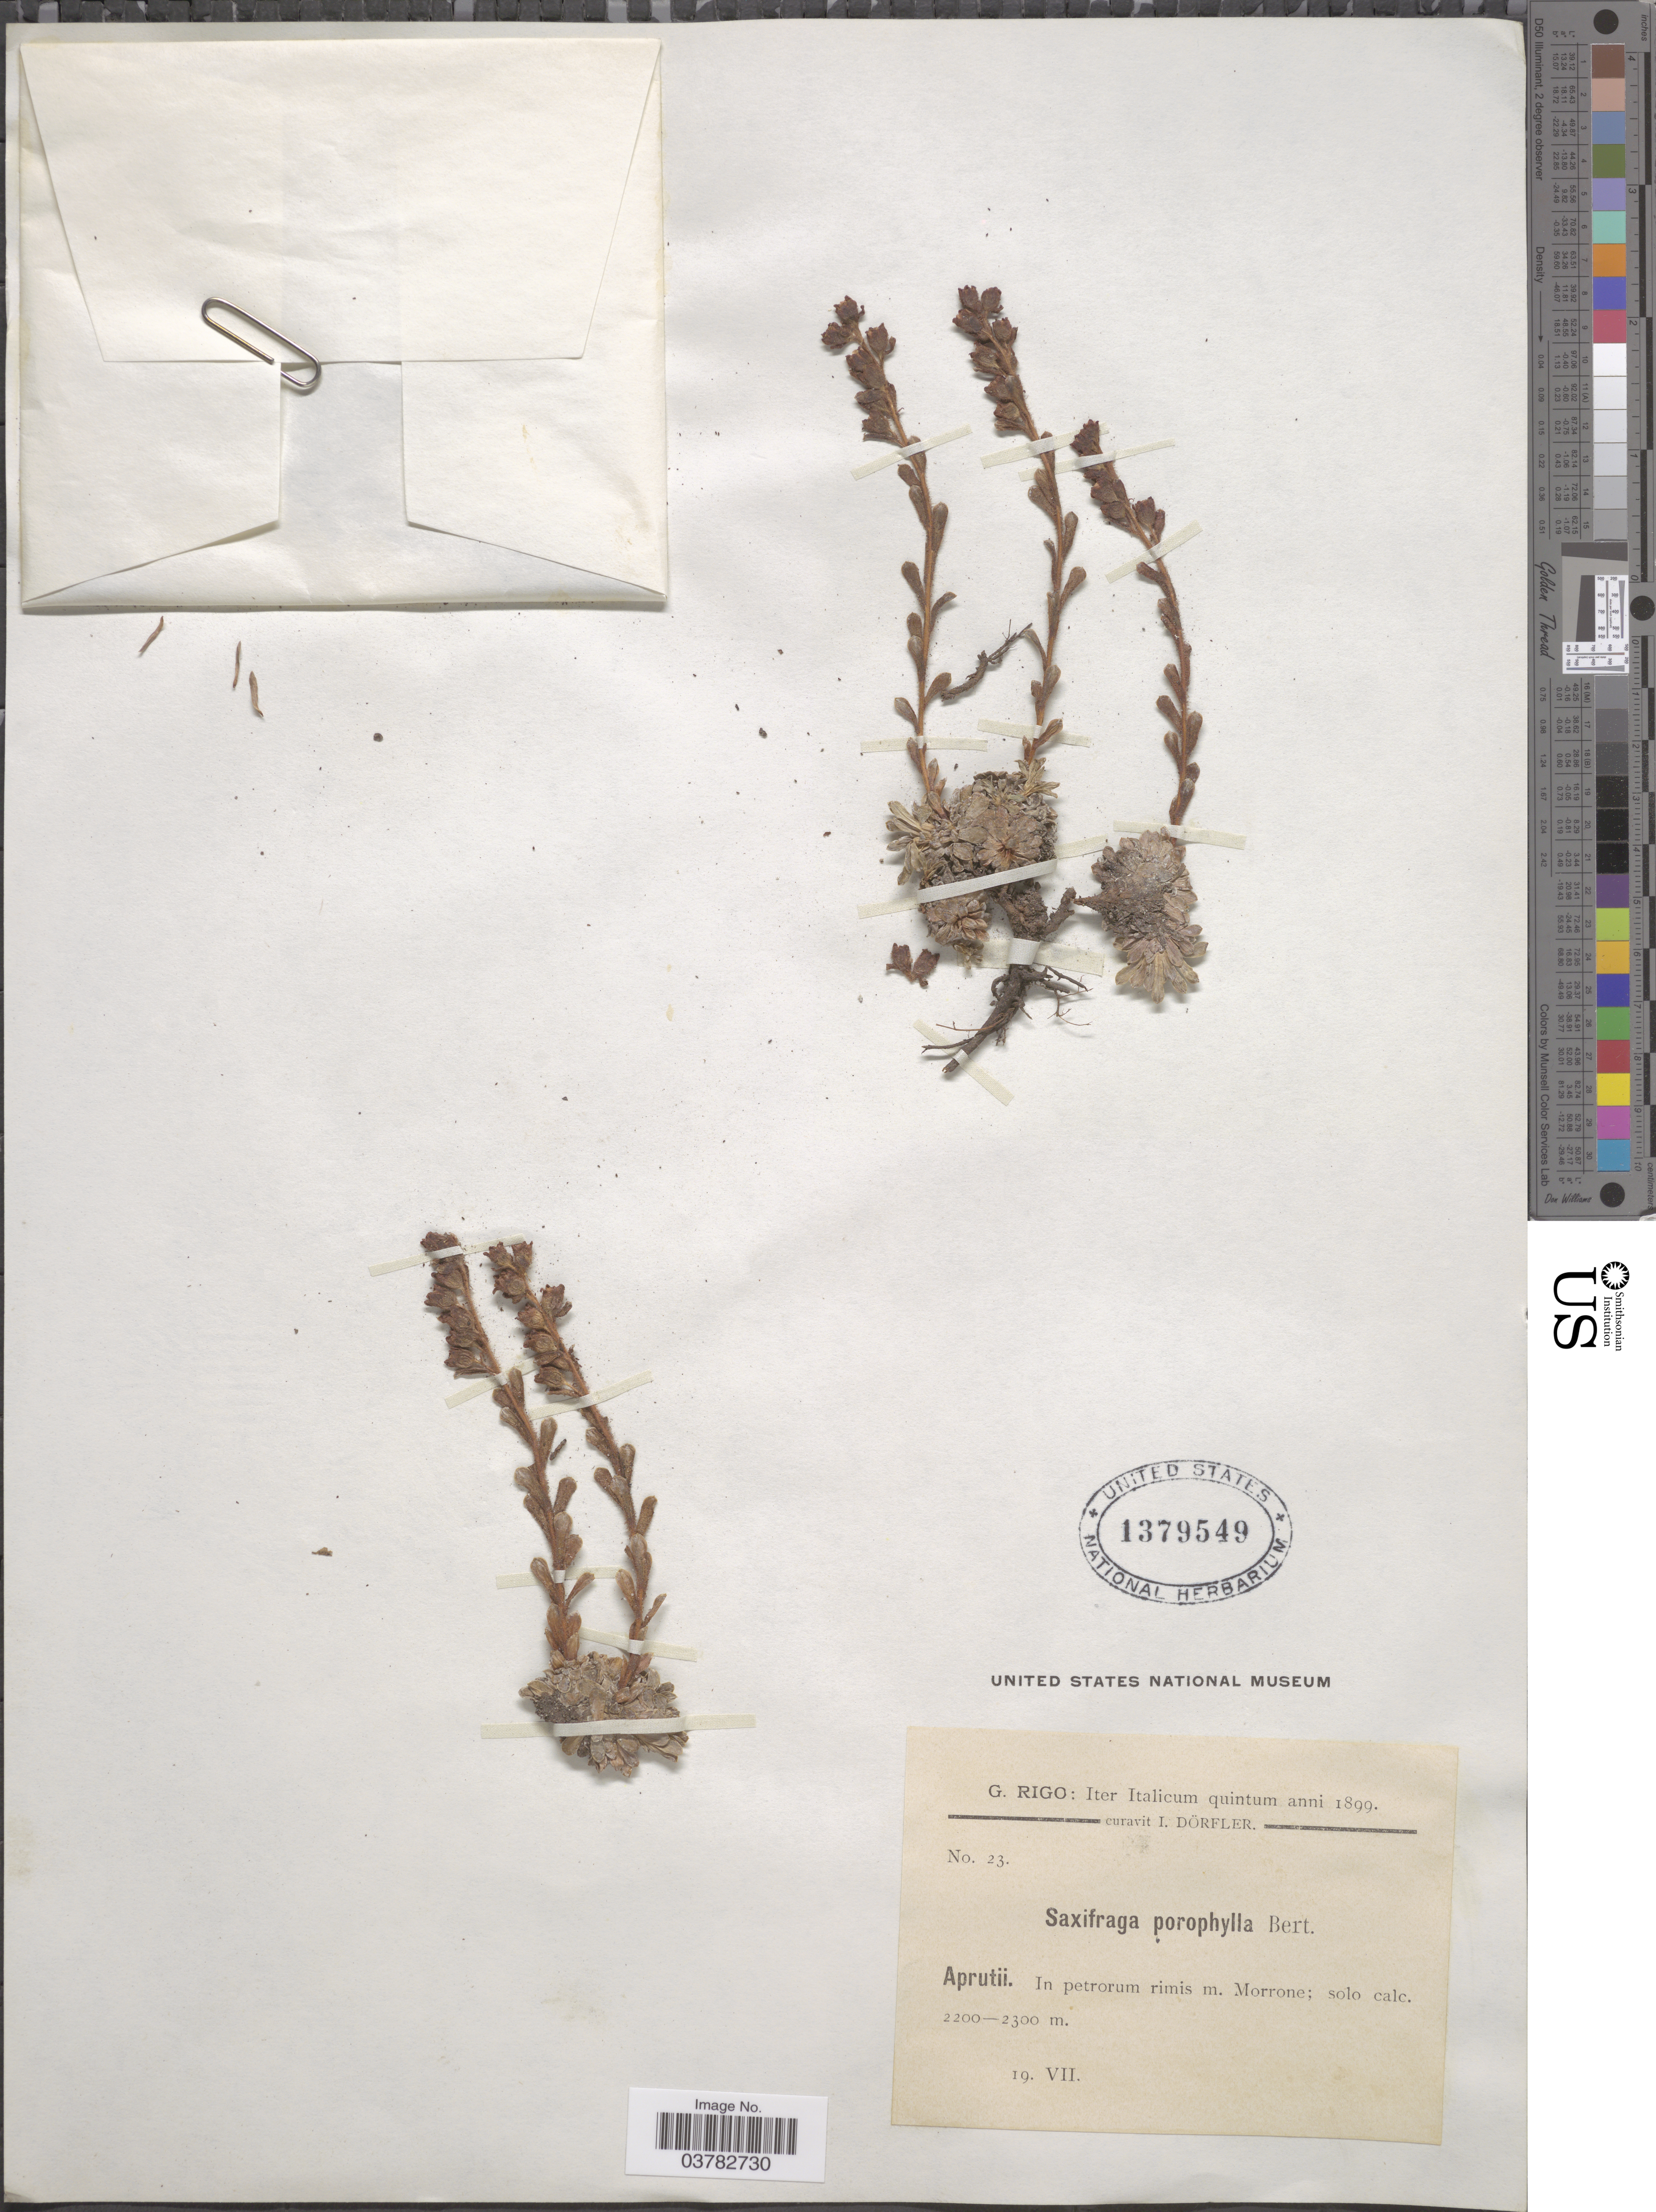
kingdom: Plantae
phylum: Tracheophyta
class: Magnoliopsida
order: Saxifragales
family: Saxifragaceae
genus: Saxifraga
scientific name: Saxifraga porophylla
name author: Bertol.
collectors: G. Rigo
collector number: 23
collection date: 1899-07-19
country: Italy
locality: Iter Italicum quintum anni 1899. Aprutii. In petrorum rimis m. Morrone.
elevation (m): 2200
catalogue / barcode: US 1379549